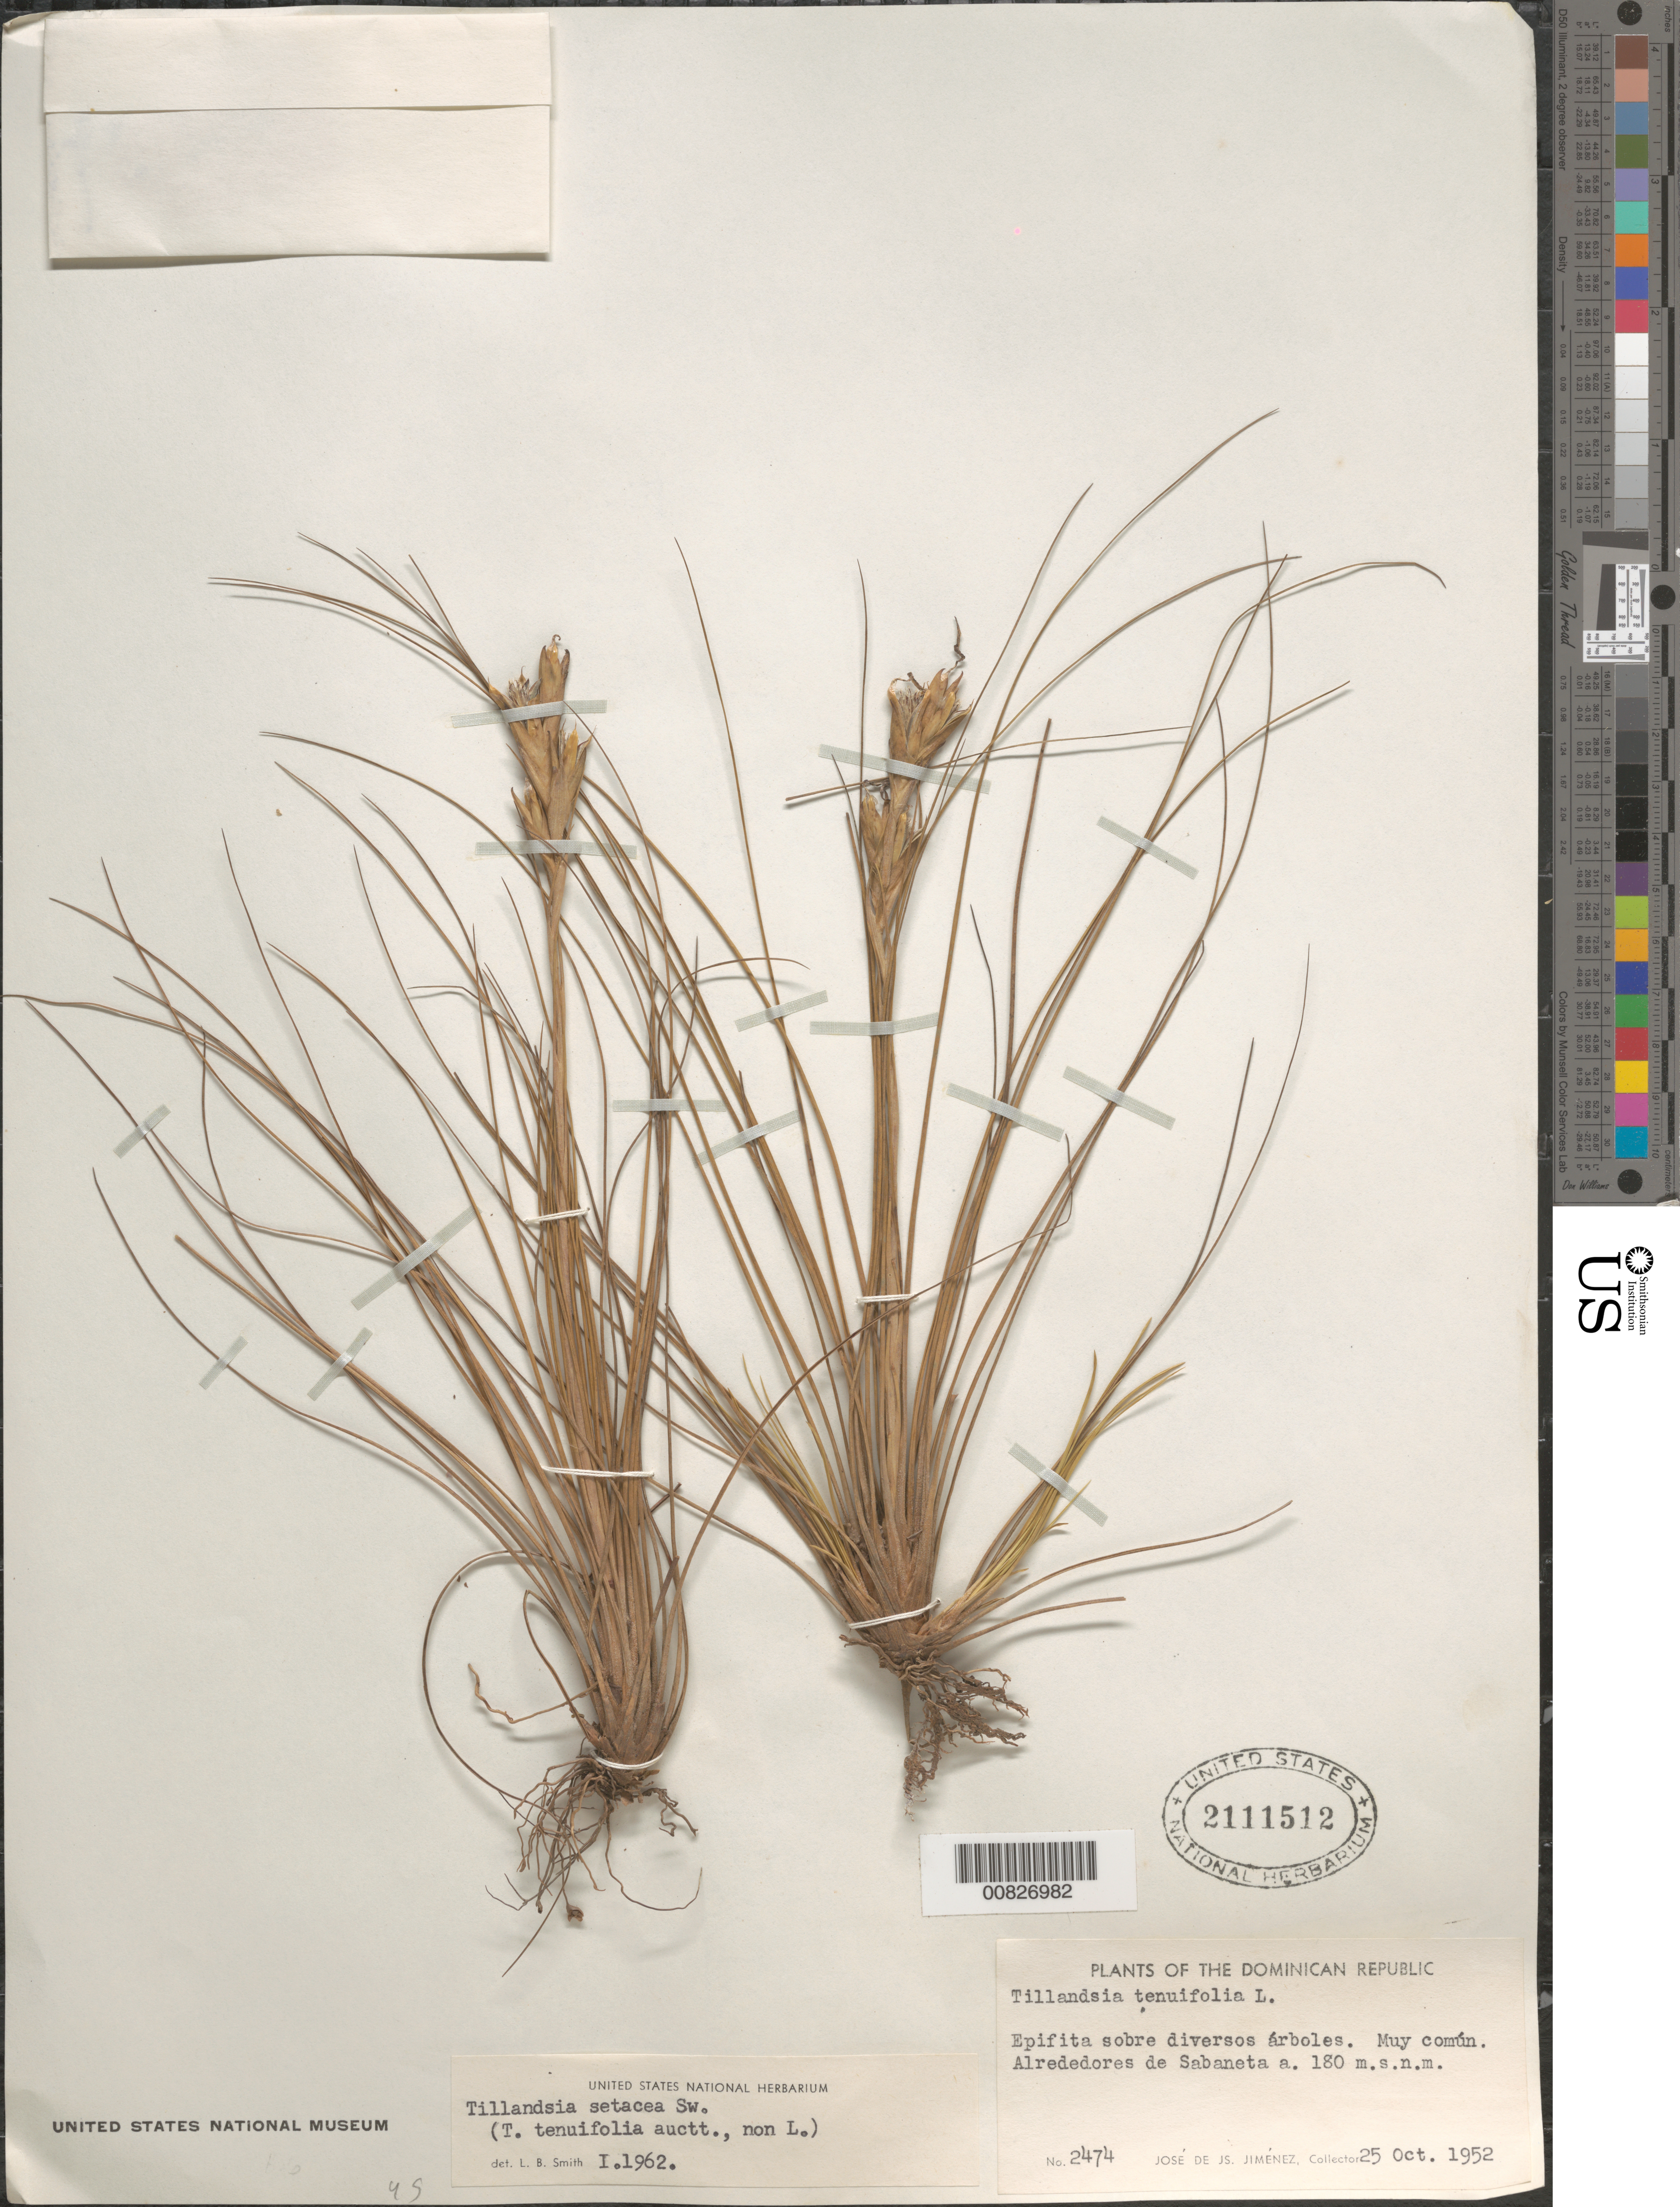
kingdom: Plantae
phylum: Tracheophyta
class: Liliopsida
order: Poales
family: Bromeliaceae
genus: Tillandsia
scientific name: Tillandsia setacea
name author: Sw.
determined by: Smith, Lyman B., (US), NMNH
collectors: J. J. Jiménez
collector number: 2474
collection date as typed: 25 Oct 1952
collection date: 1952-10-25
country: Dominican Republic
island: Hispaniola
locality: Alrededores de Sabaneta.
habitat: Sobre diversos árboles.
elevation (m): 180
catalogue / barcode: US 2111512